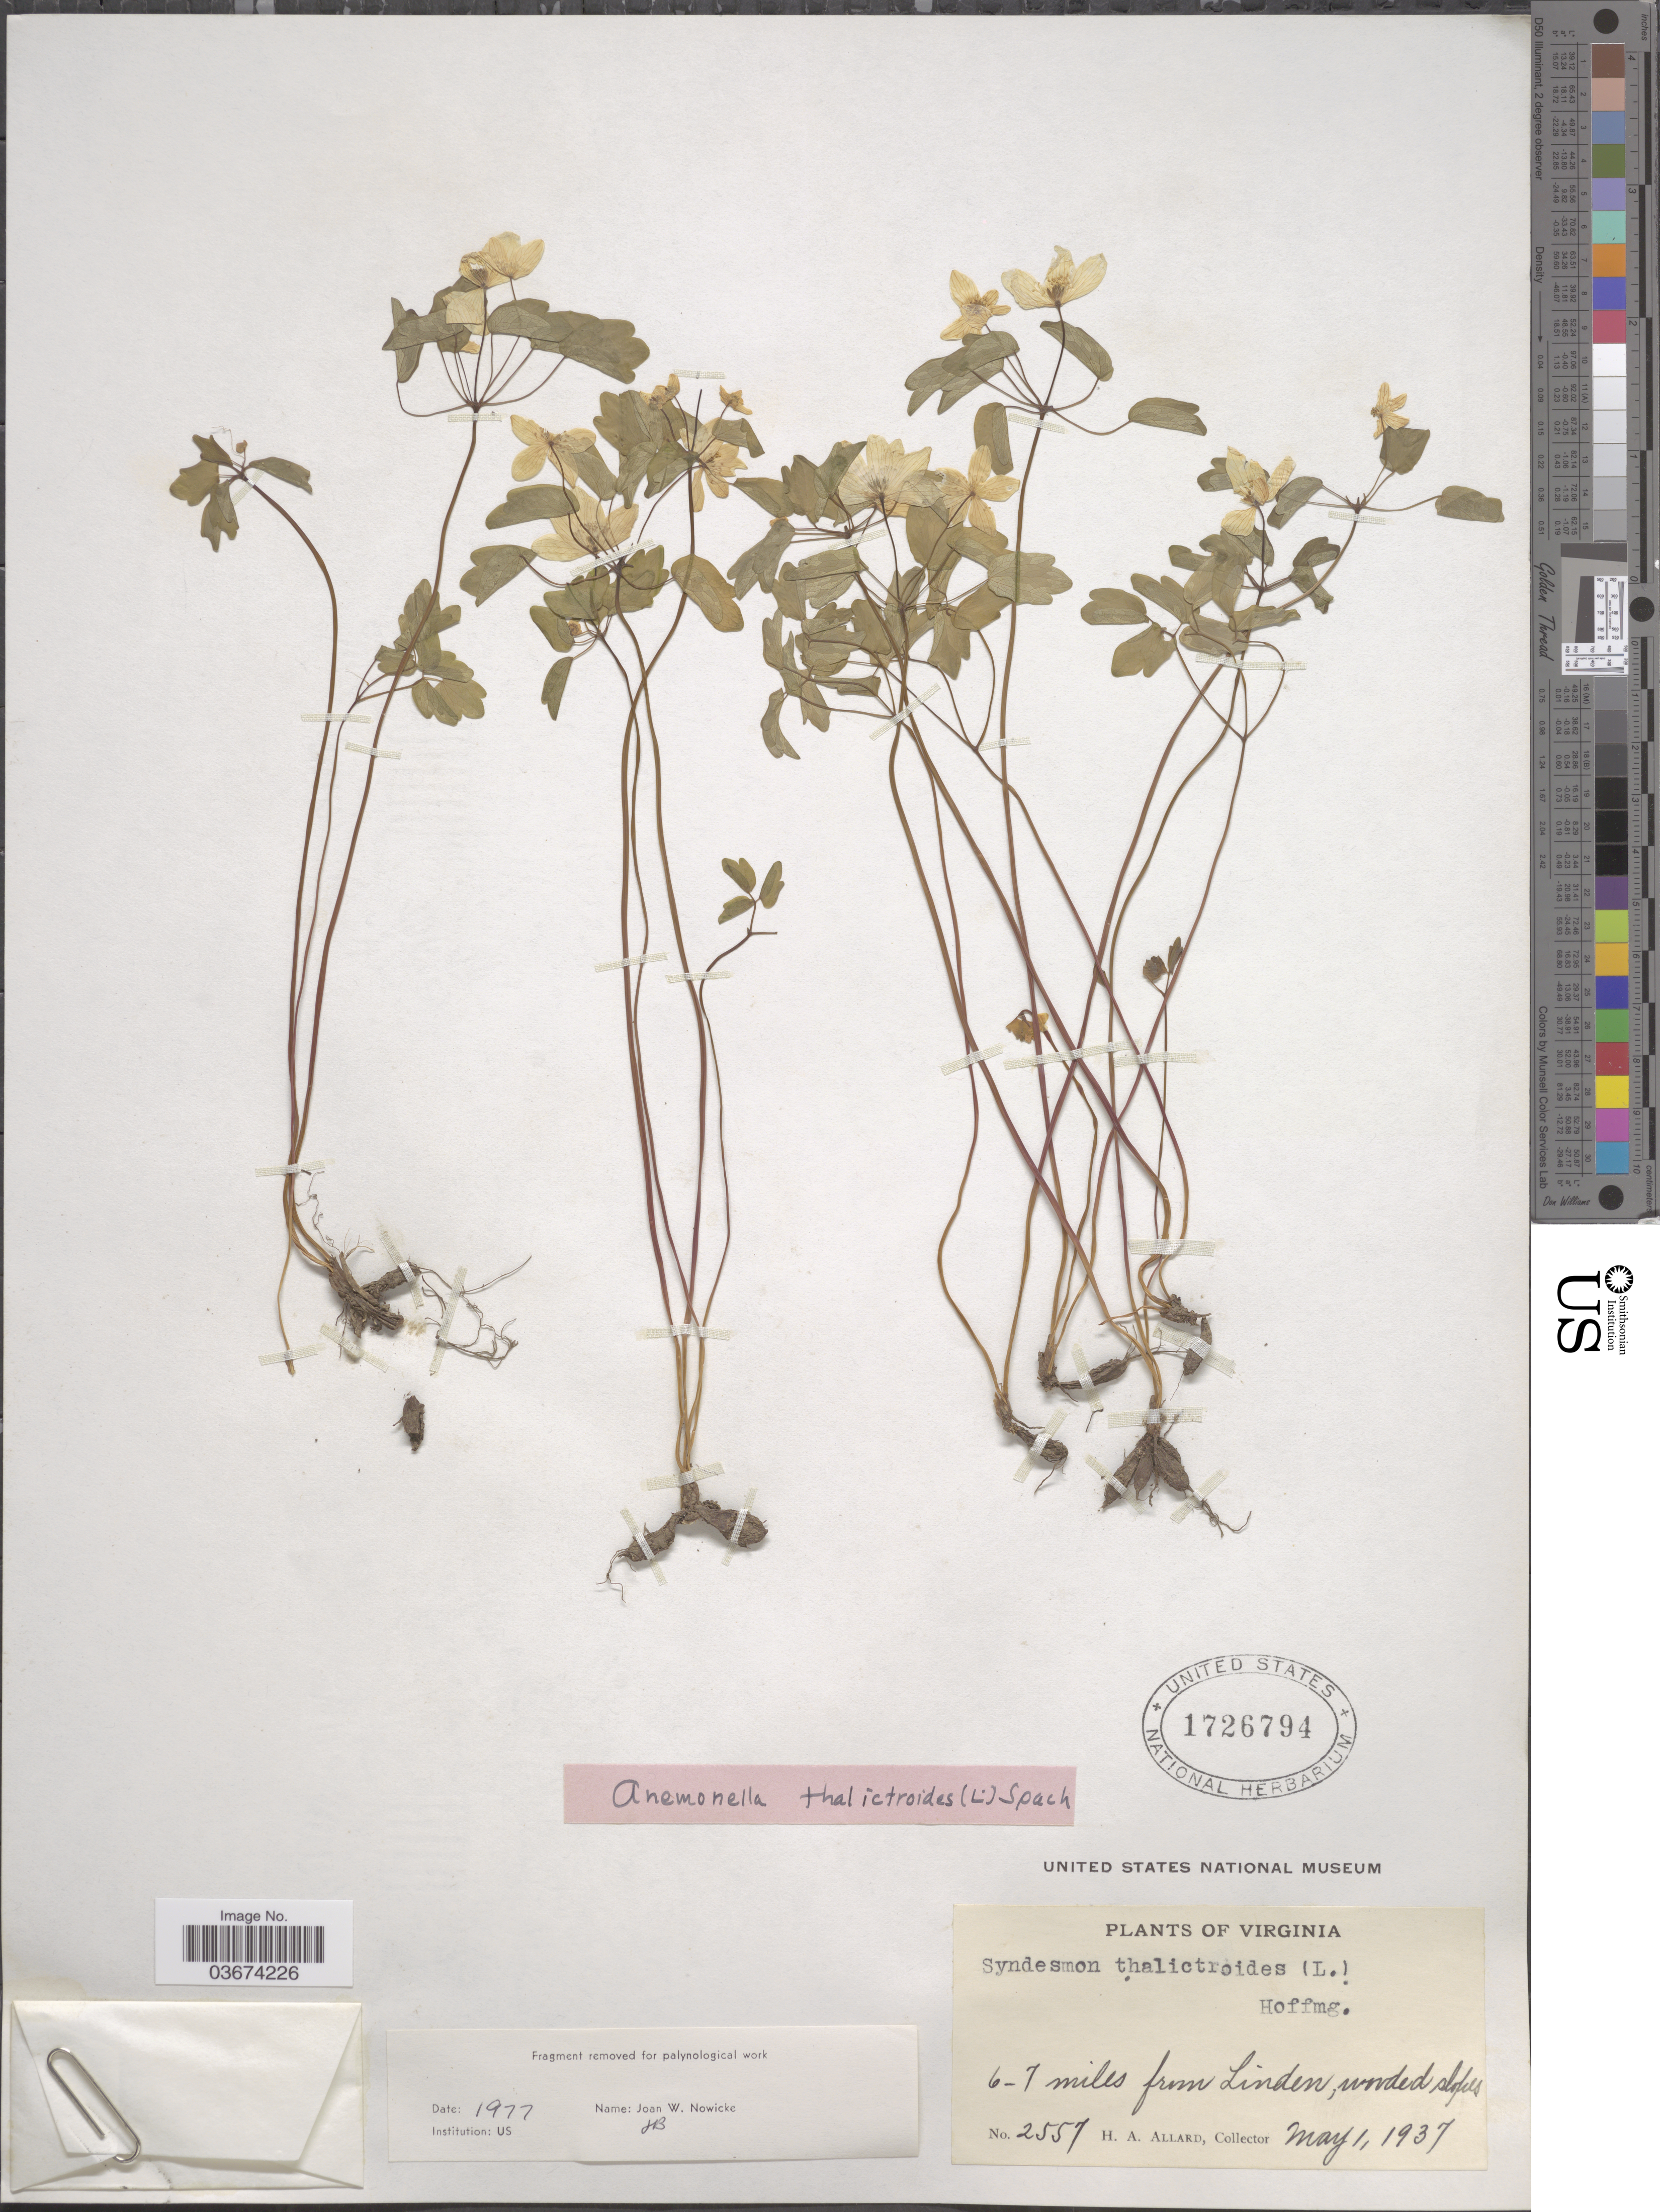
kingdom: Plantae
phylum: Tracheophyta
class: Magnoliopsida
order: Ranunculales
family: Ranunculaceae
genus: Thalictrum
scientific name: Thalictrum thalictroides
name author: (L.) A.J. Eames & B. Boivin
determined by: Strong, M. T., (US), Smithsonian Institution - National Museum of Natural History (UNITED STATES)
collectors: H. A. Allard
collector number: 2557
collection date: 1937-05-01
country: United States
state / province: Virginia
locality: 6-7 miles from Linden.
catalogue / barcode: US 1726794